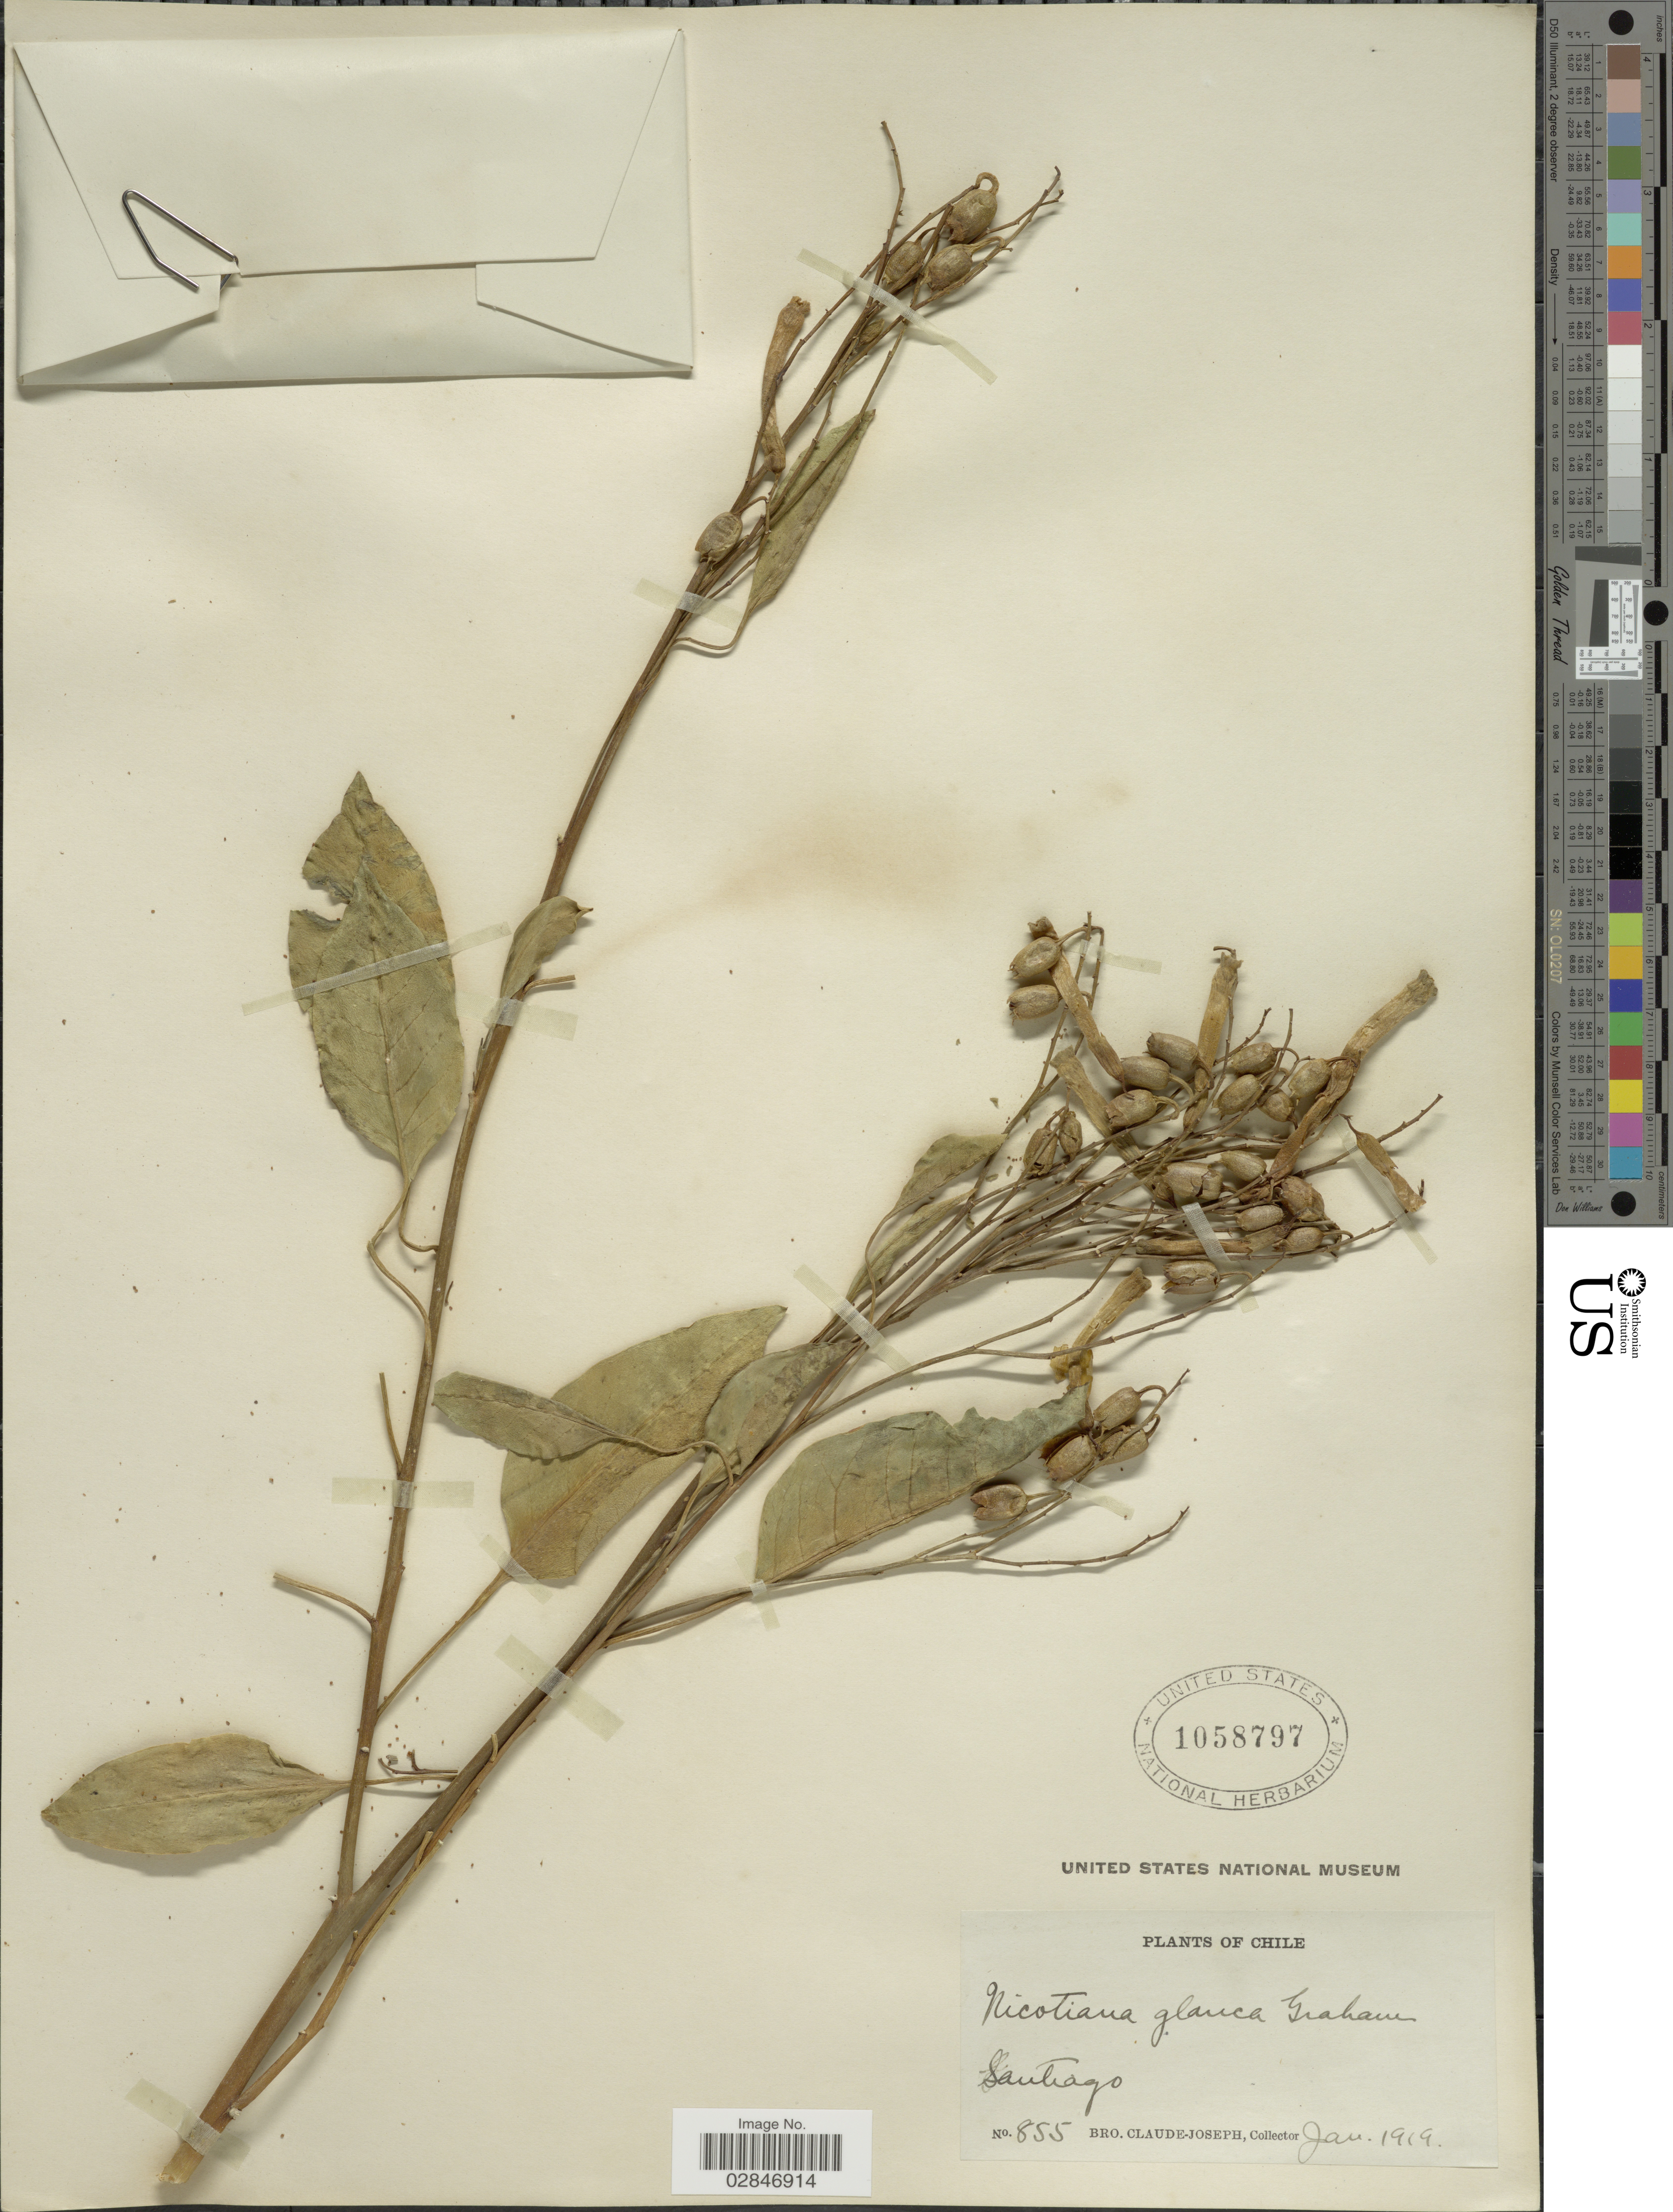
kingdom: Plantae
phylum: Tracheophyta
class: Magnoliopsida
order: Solanales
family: Solanaceae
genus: Nicotiana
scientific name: Nicotiana glauca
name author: Graham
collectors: Bro. Claude-Joseph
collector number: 855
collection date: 1919-01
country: Chile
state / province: Región Metropolitana (RM)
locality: Santiago.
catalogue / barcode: US 1058797